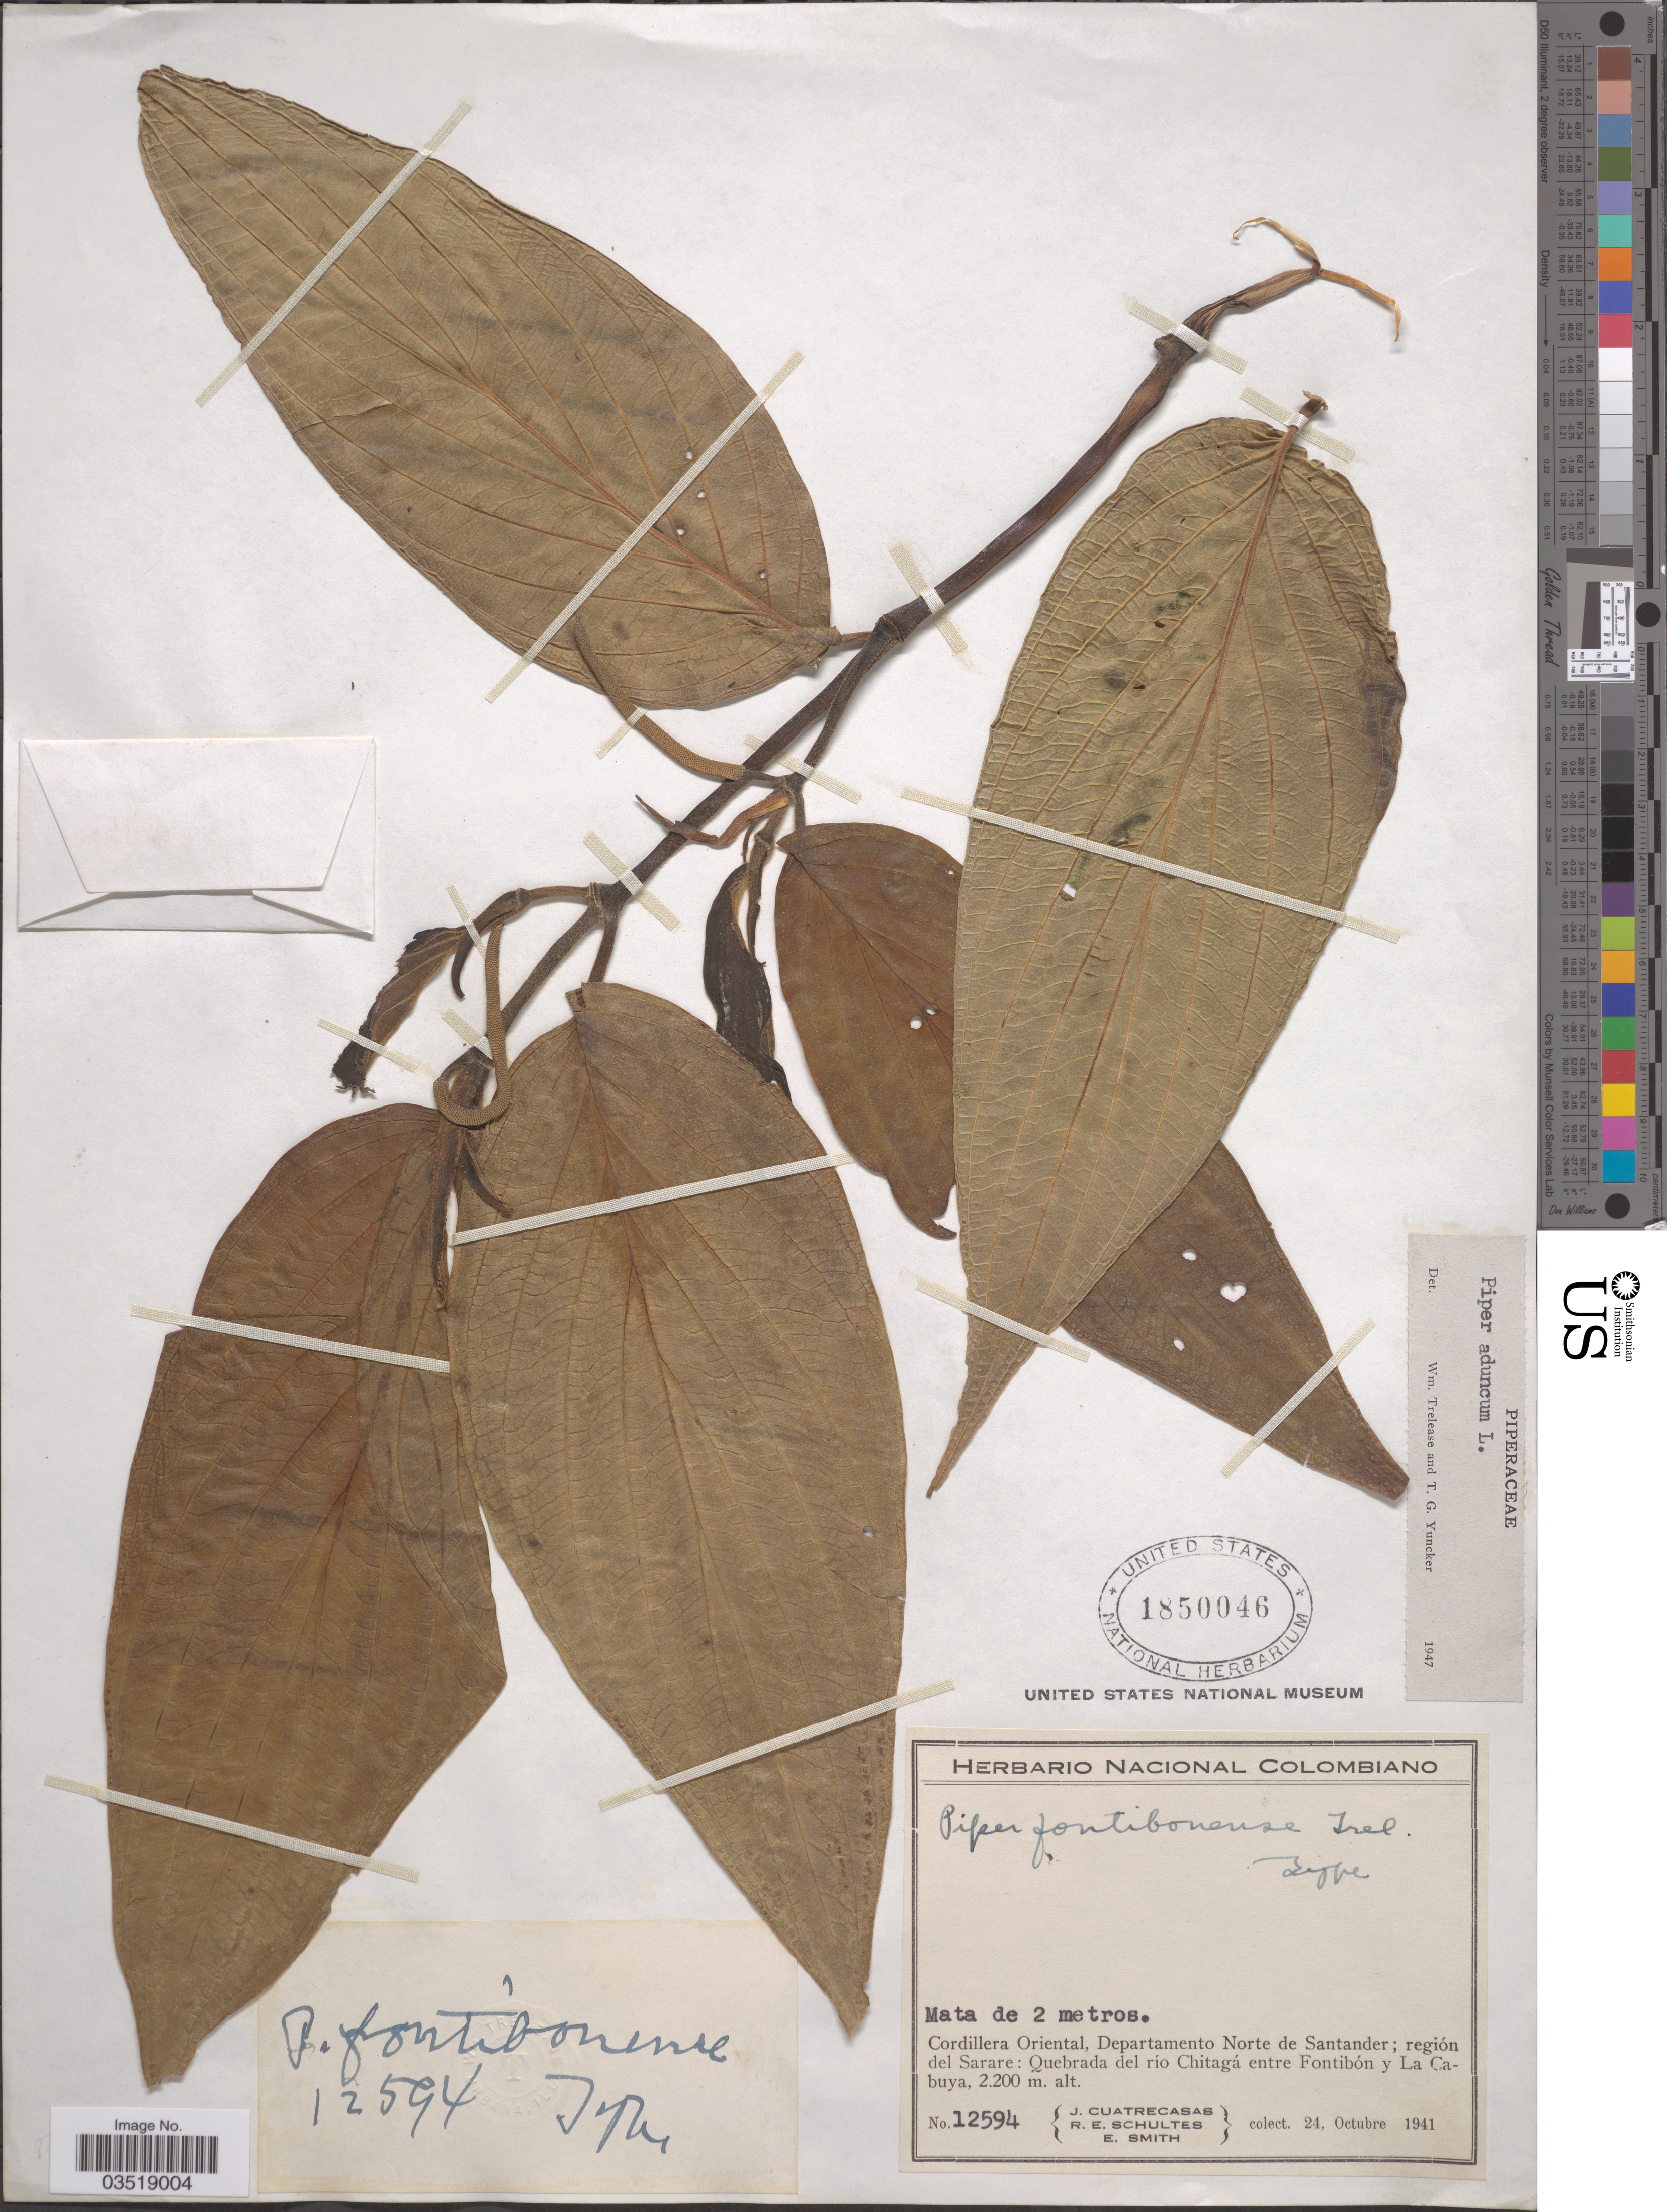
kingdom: Plantae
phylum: Tracheophyta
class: Magnoliopsida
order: Piperales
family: Piperaceae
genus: Piper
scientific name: Piper aduncum var. aduncum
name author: L.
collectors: J. Cuatrecasas, R. E. Schultes & E. Smith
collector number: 12594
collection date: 1941-10-24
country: Colombia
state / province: Norte de Santander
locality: Cordillera Oriental, Departamento Norte de Santander; región del Sarare: Quebrada del río Chitagá entre Fontibón y La Cabuya.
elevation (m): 2200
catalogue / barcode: US 1850046